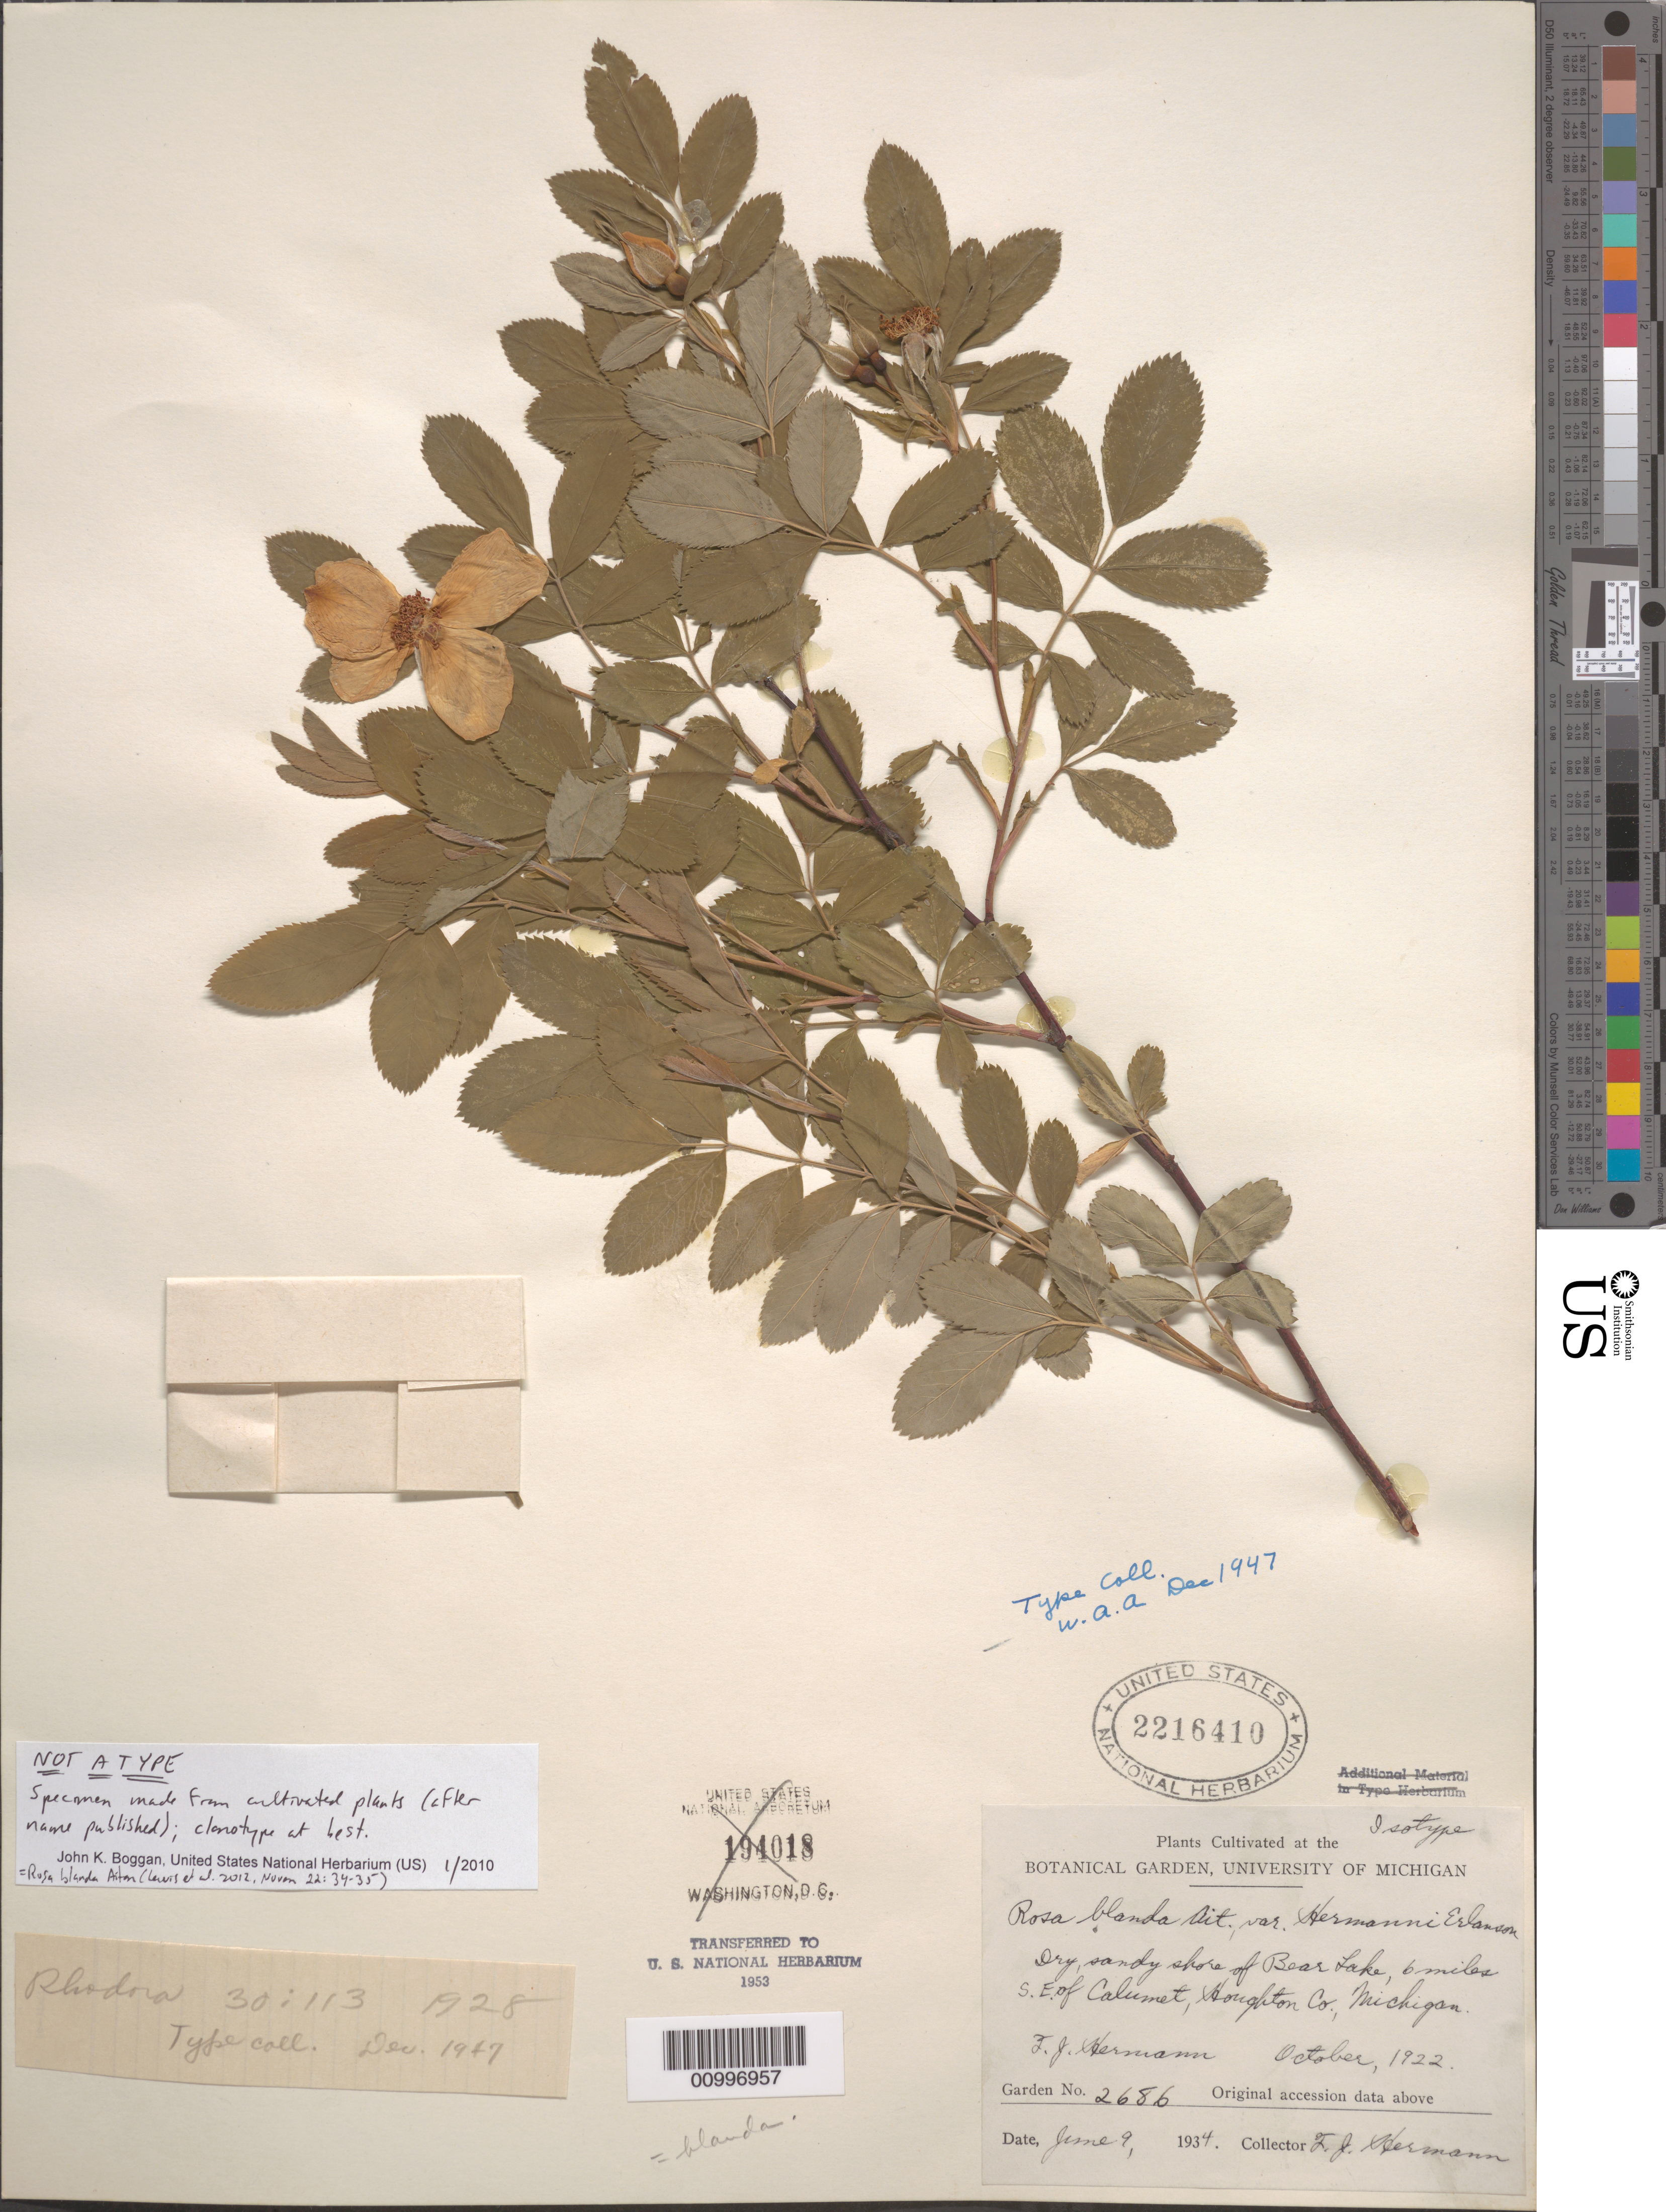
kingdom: Plantae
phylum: Tracheophyta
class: Magnoliopsida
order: Rosales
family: Rosaceae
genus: Rosa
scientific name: Rosa blanda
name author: Aiton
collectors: F. J. Hermann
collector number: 2686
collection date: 1934-06-09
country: United States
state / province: Michigan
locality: Cultivated at the Botanical Garden, University of Michigan. Orig. collection: shore of Bear Lake, 6 miles S.E. of Calumet, Houghton Co., Michigan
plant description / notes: "Cultivated at the Botanical Garden, University of Michigan." Orig. collection: shore of Bear Lake, 6 miles S.E. of Calumet, Houghton Co., Michigan, Oct. 1922. Specimen annotated as "isotype" but made from cultivated material after publication of name; clonotype at best. For typification see Lewis et al. 2012, Novon 22: 34-35.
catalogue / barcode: US 2216410